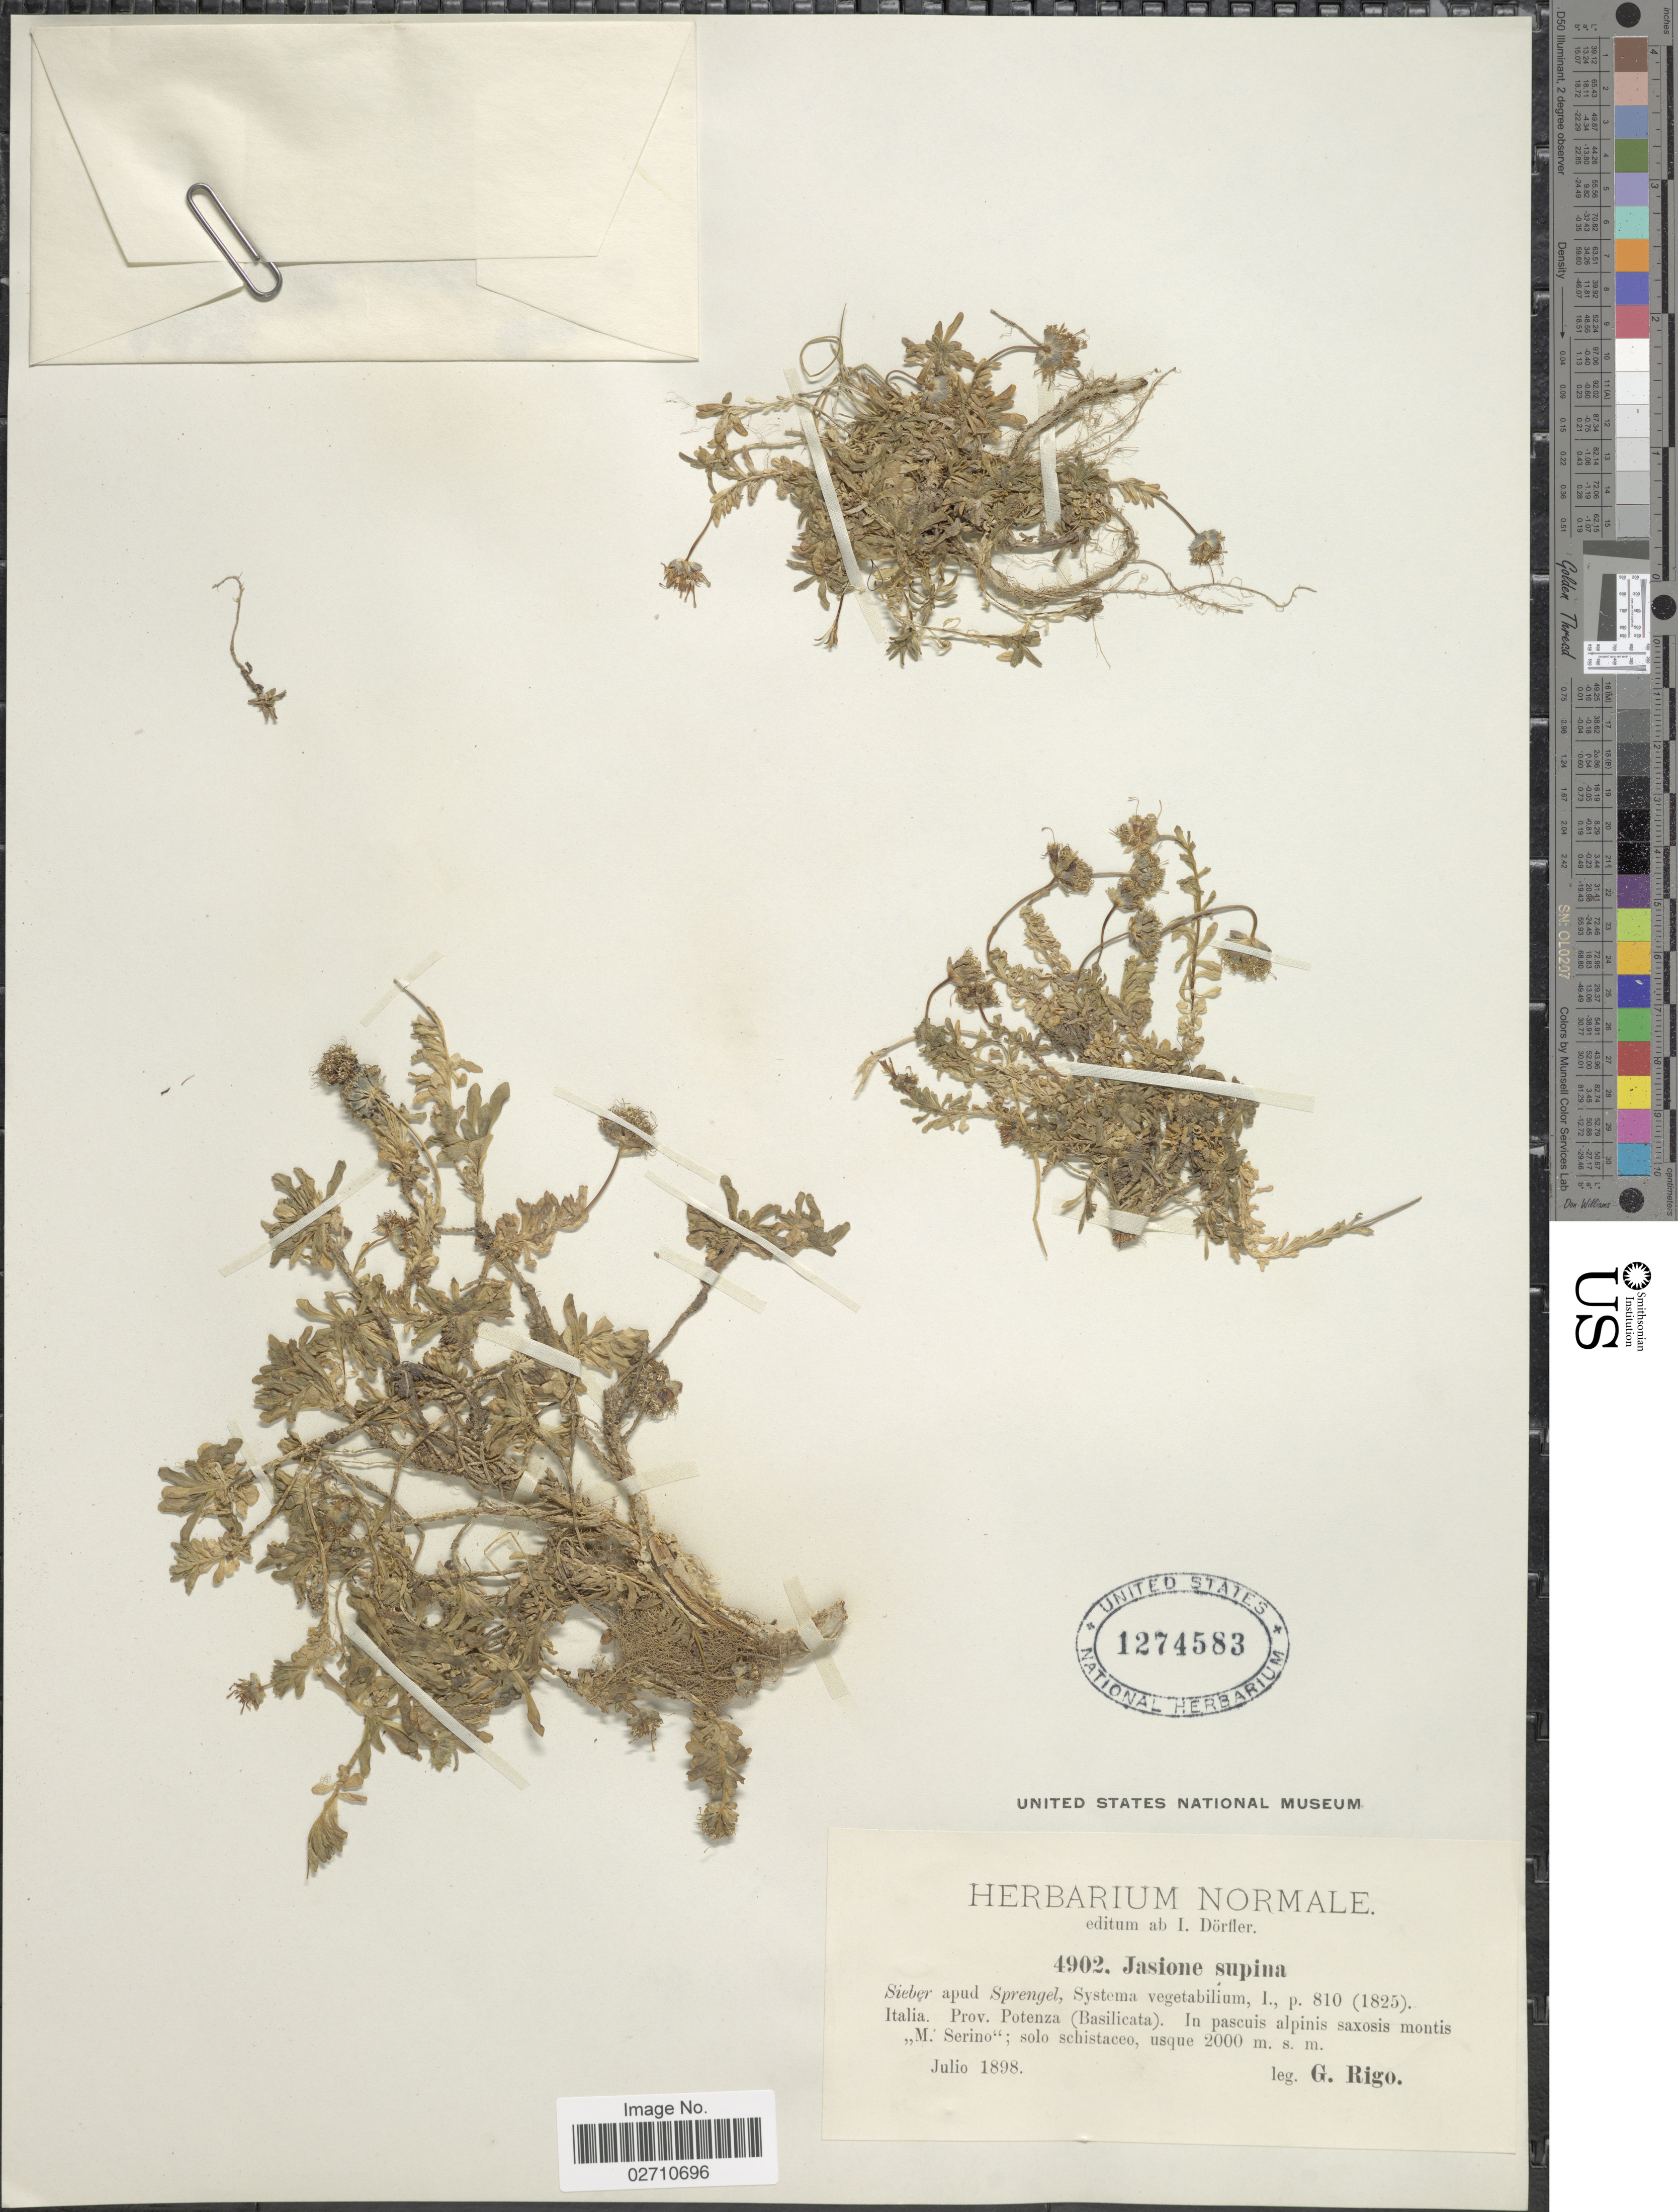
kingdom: Plantae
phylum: Tracheophyta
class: Magnoliopsida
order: Asterales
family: Campanulaceae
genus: Jasione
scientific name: Jasione supina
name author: Sieber ex Spreng.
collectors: G. Rigo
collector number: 4902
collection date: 1898-07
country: Italy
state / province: Basilicata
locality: Italia. Prov. Potenza (Basilicata) In pascuis alpinis saxosis montis "M. Serino" solo schistaceo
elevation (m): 2000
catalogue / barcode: US 1274583